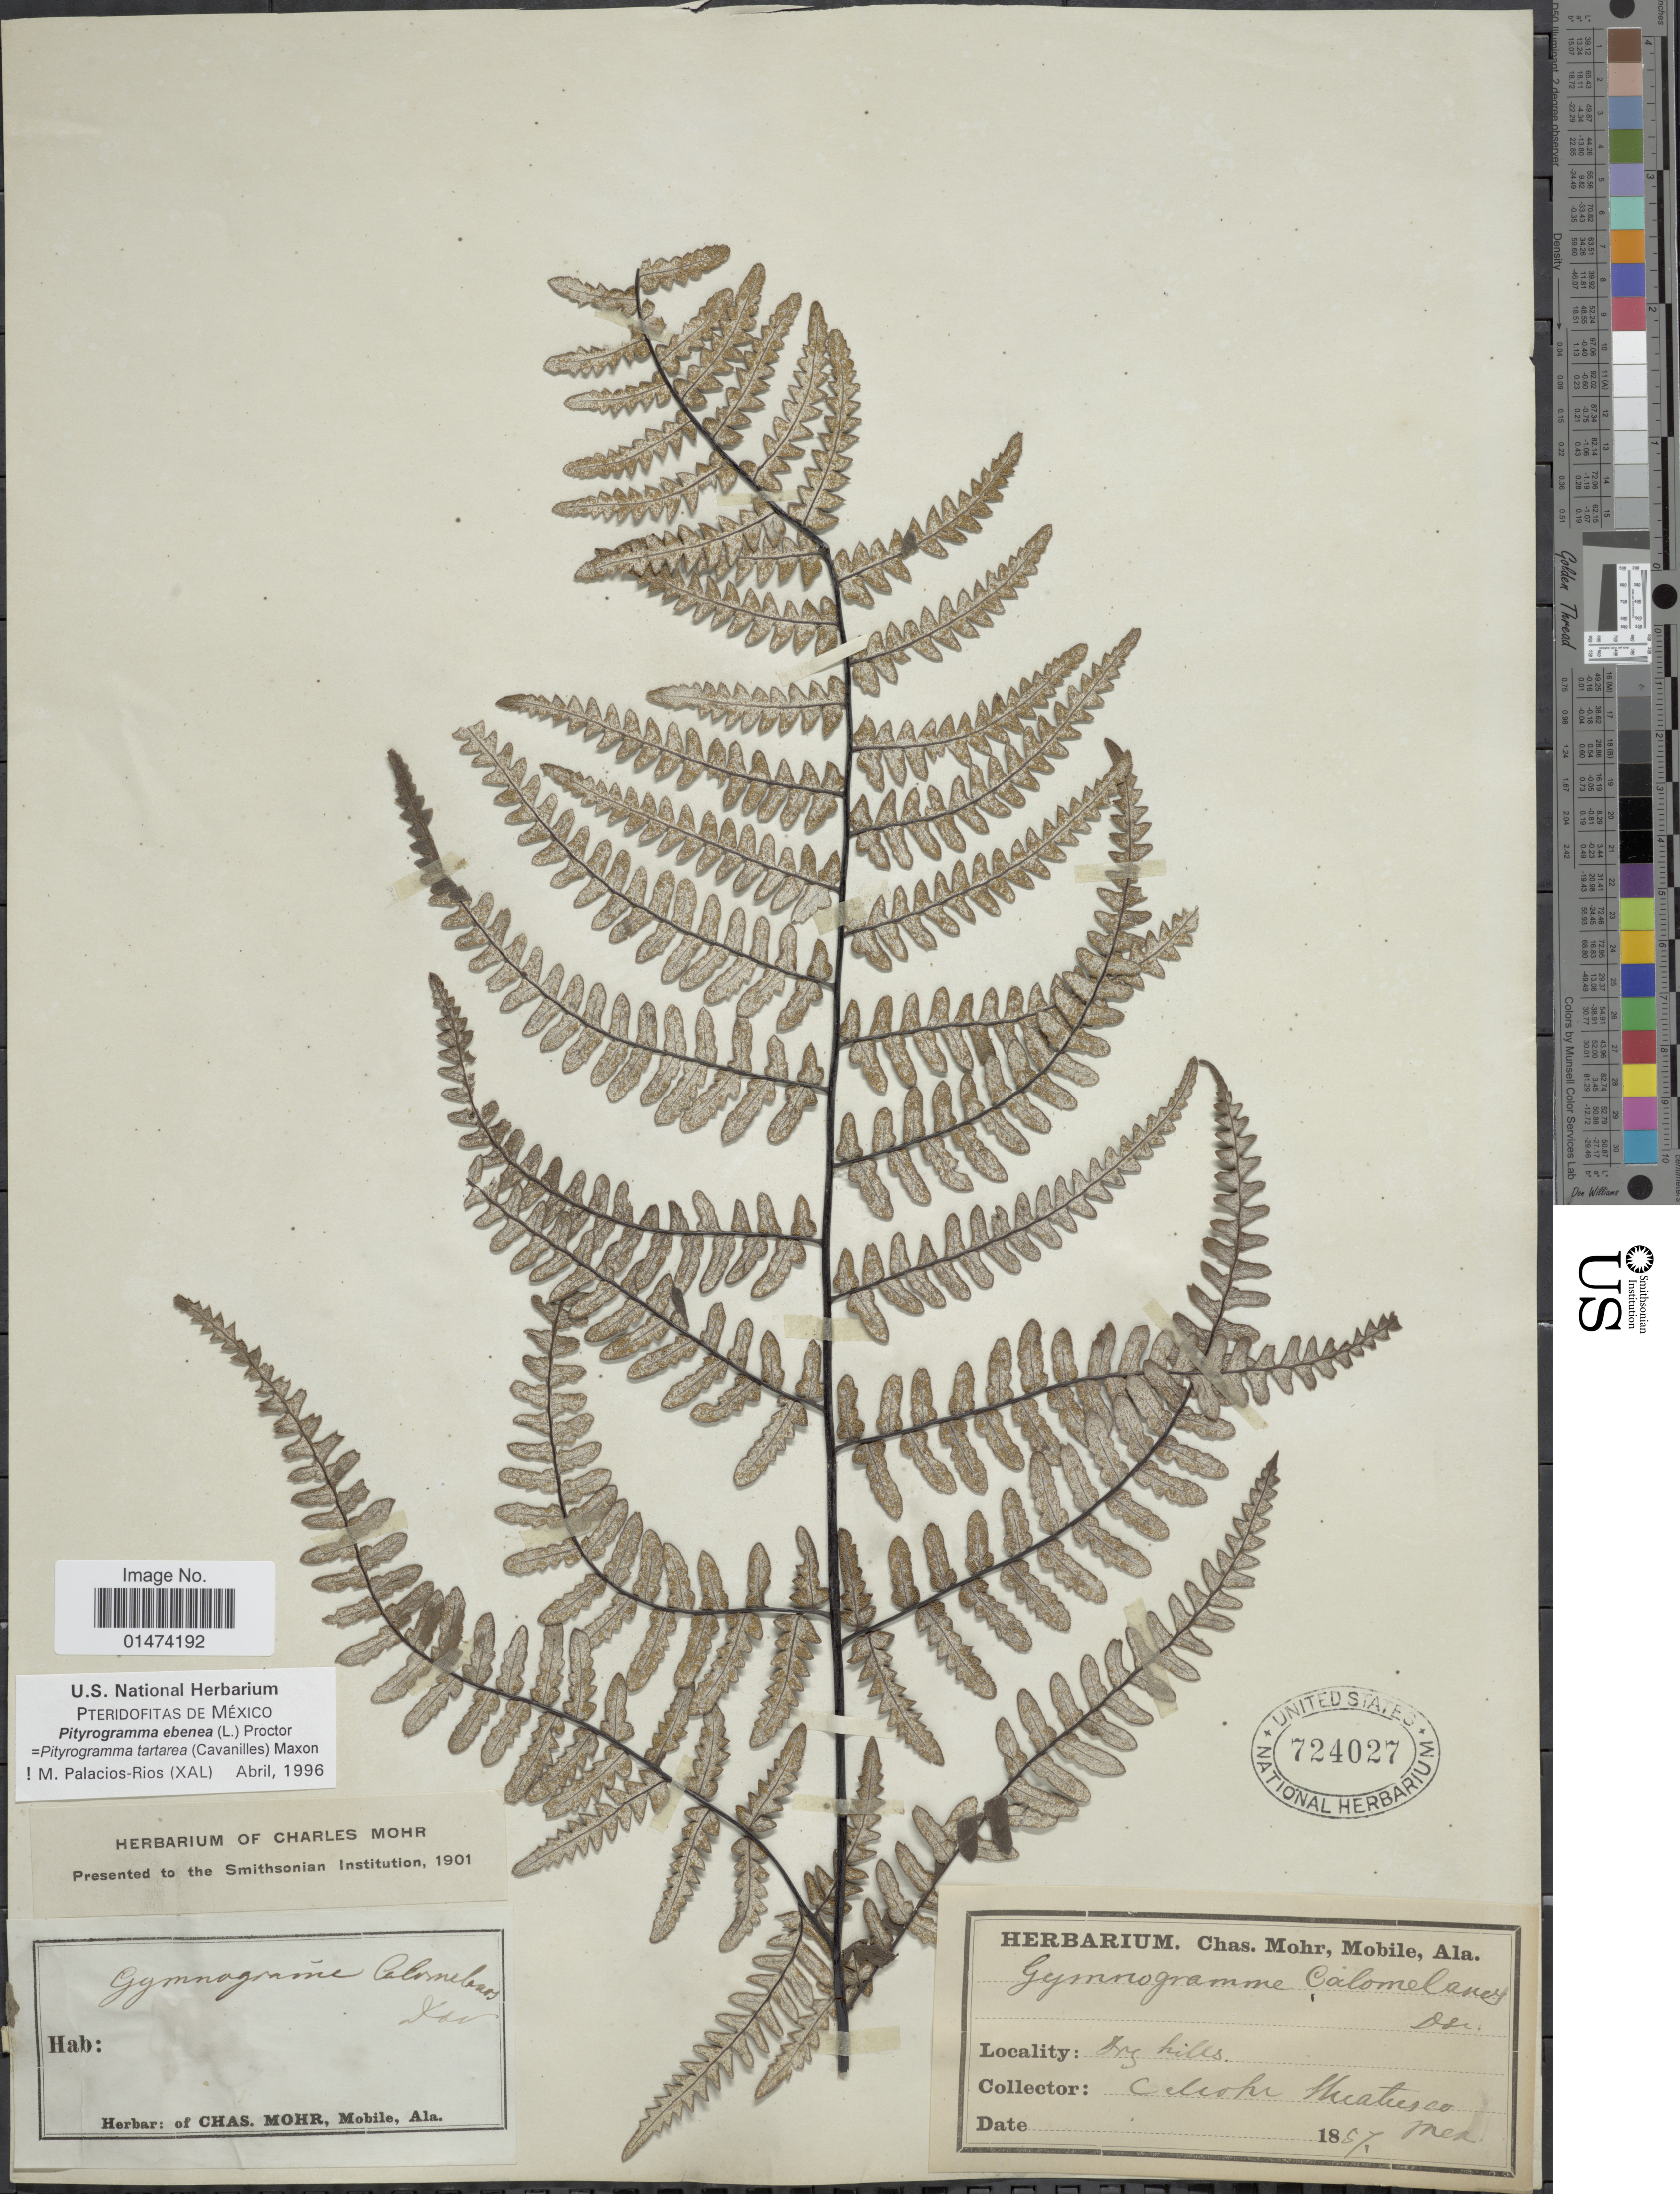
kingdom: Plantae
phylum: Tracheophyta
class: Polypodiopsida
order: Polypodiales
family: Pteridaceae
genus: Pityrogramma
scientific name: Pityrogramma tartarea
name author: (Cav.) Maxon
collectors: C. T. Mohr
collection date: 1857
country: Mexico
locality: Huatusco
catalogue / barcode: US 724027